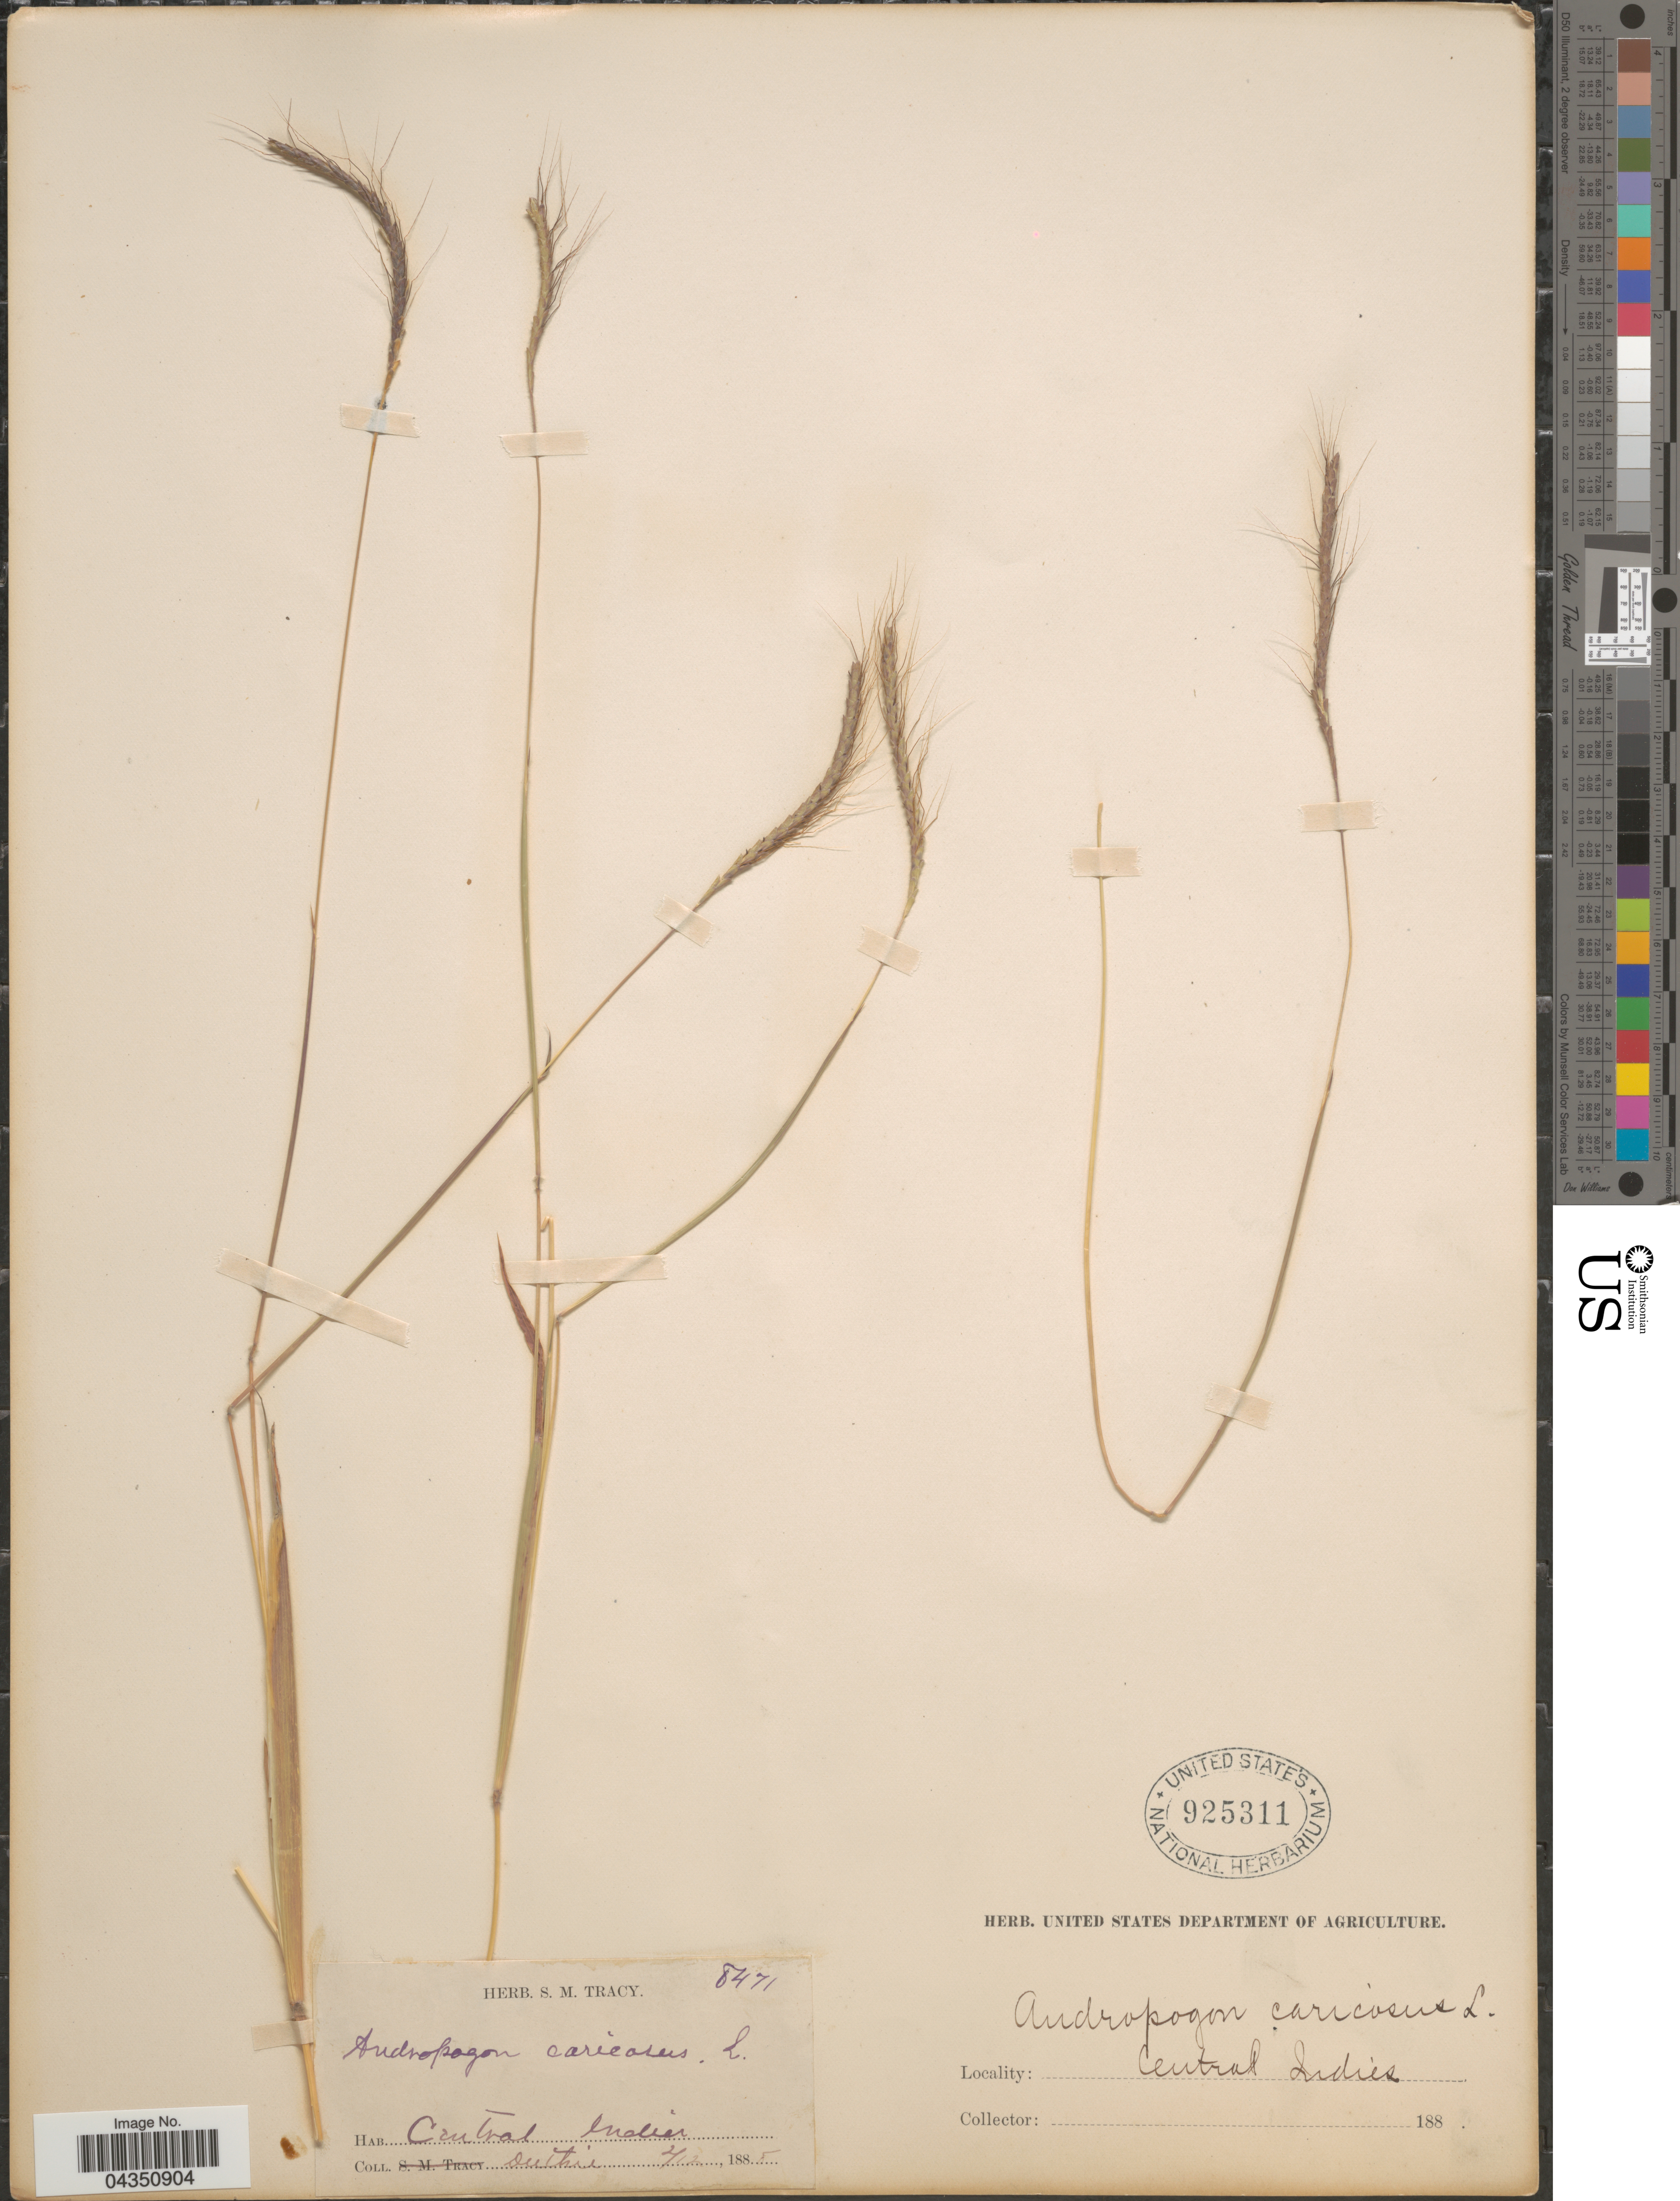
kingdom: Plantae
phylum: Tracheophyta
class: Liliopsida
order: Poales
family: Poaceae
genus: Dichanthium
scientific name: Dichanthium caricosum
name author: (L.) A. Camus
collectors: Duthie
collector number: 8471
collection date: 1885-02-12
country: India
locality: Central India.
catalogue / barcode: US 925311